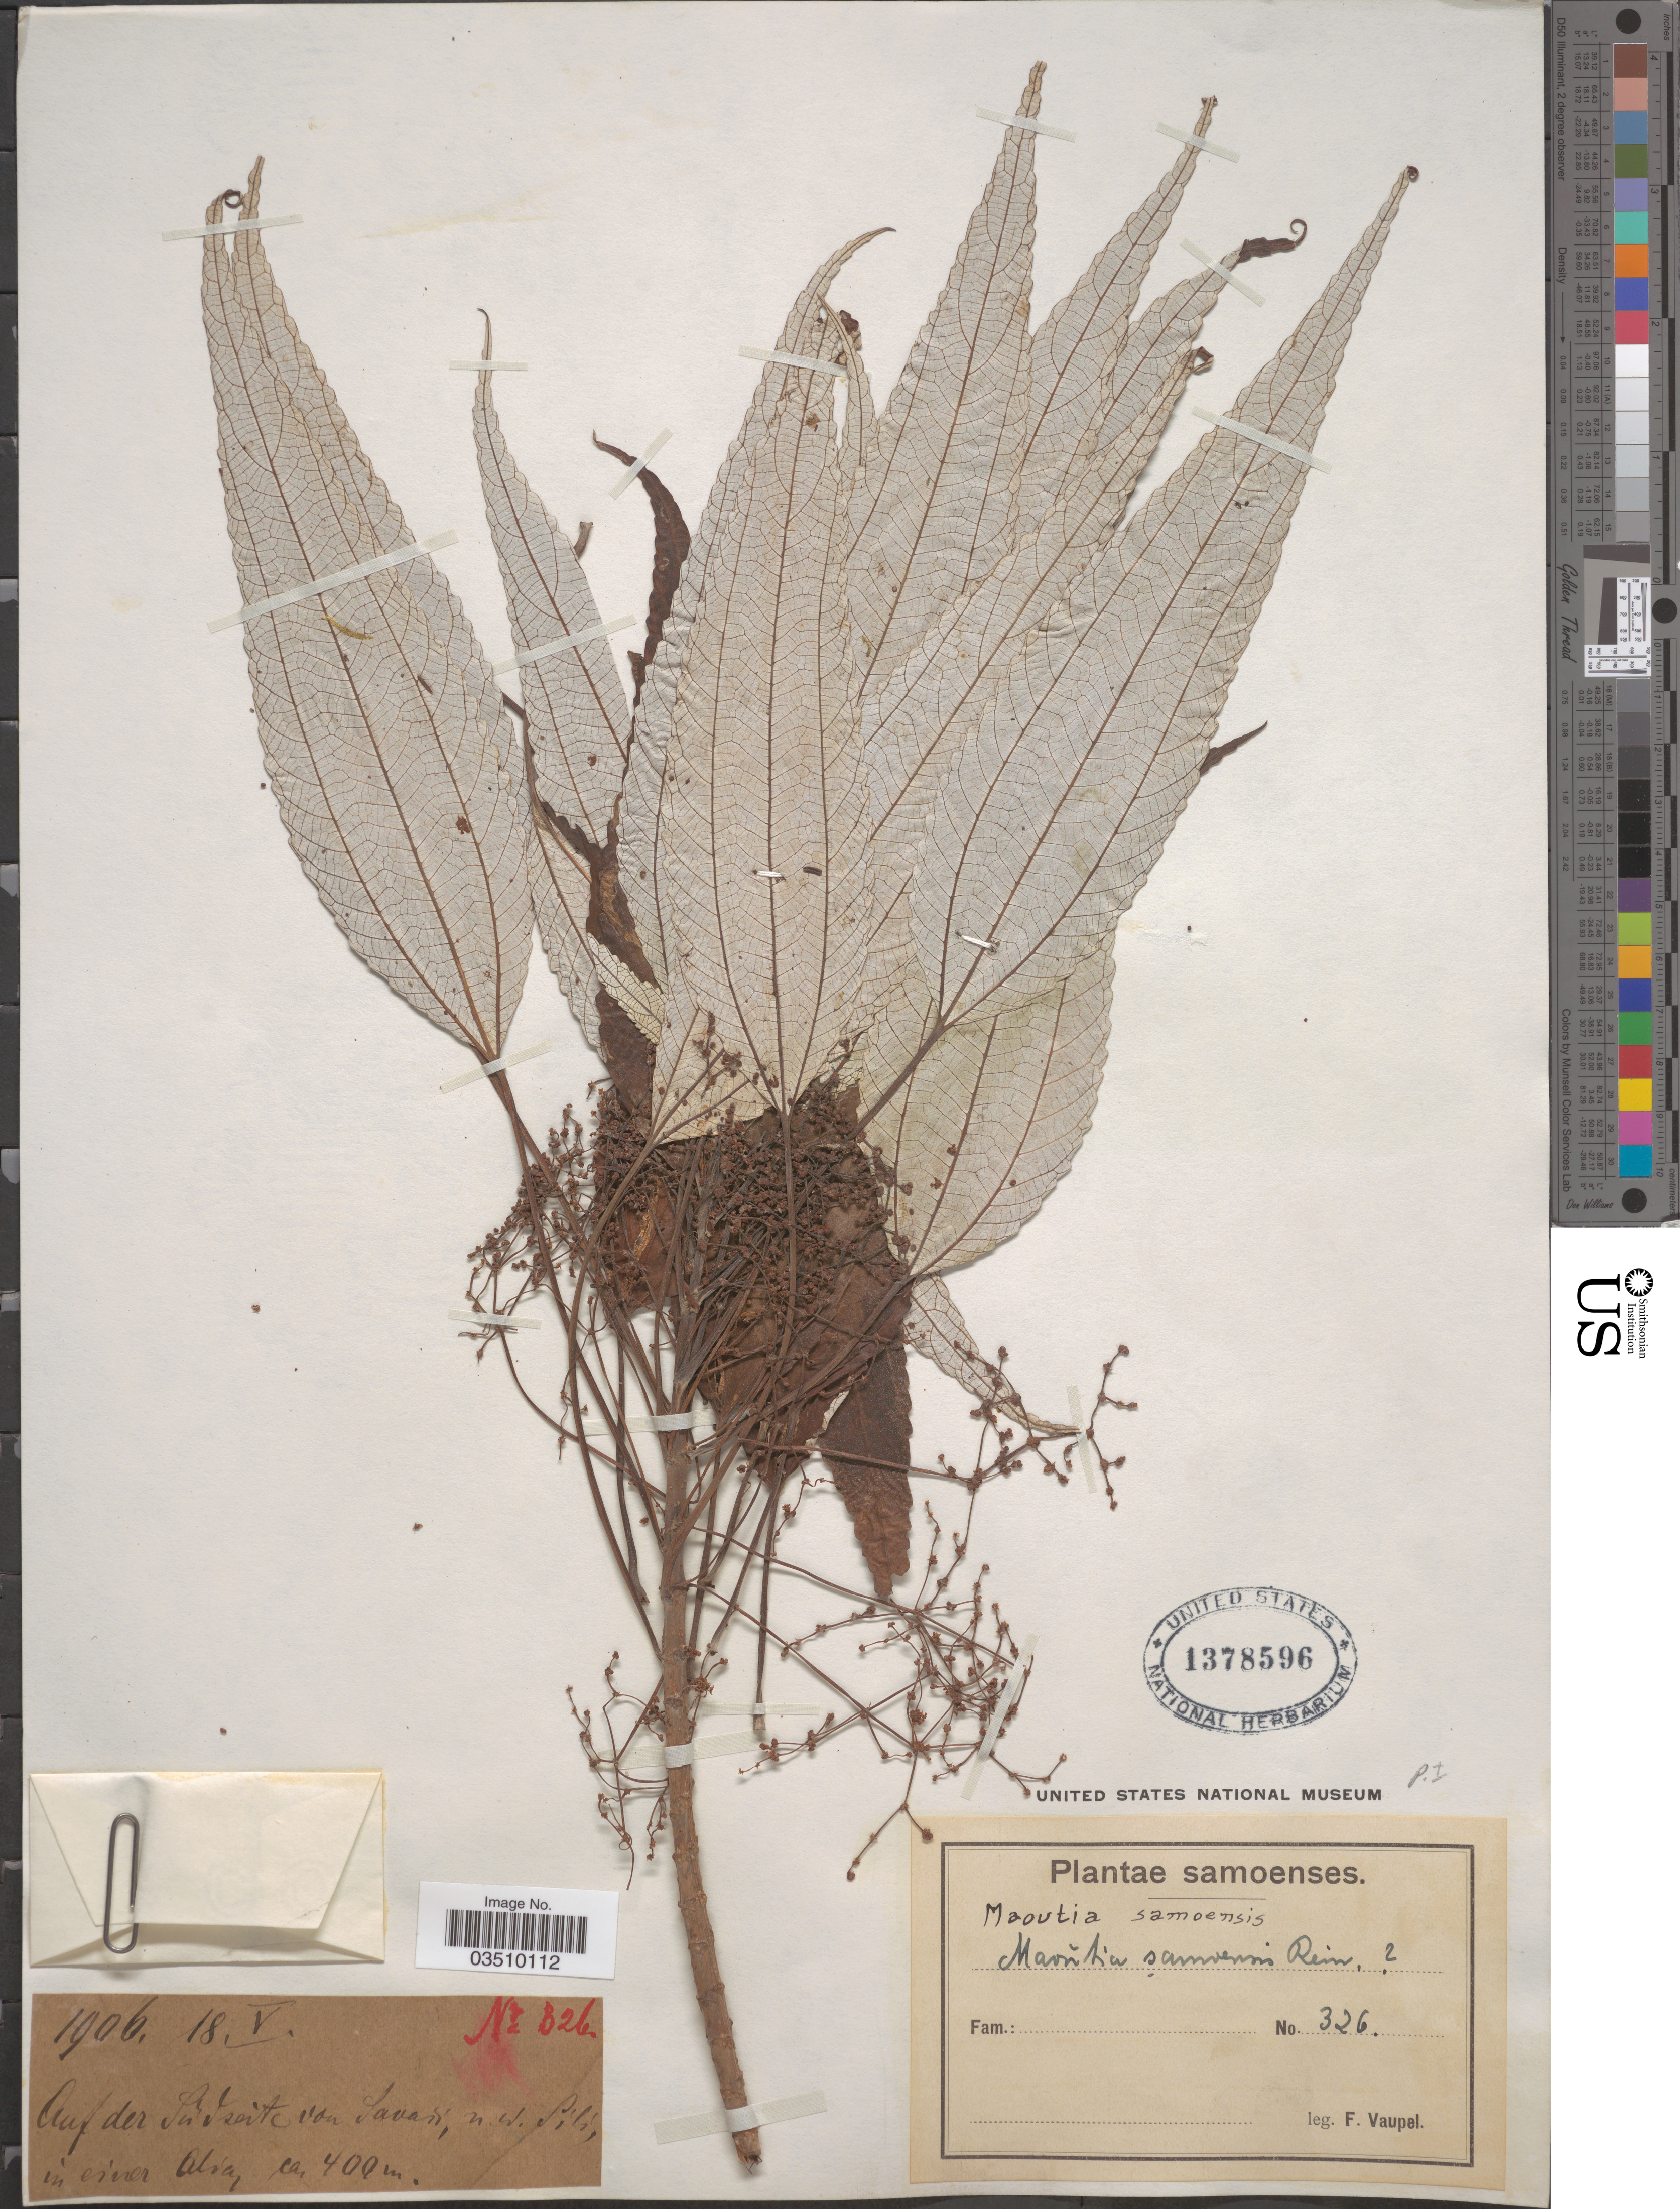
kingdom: Plantae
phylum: Tracheophyta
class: Magnoliopsida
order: Rosales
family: Urticaceae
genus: Maoutia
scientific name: Maoutia samoensis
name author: Reinecke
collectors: F. Vaupel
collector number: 326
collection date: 1906-05-18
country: Samoa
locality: Samoenses. Auf der Südseite von Savaii, n.w. Sili, in ciner Alva. [interpreted]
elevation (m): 400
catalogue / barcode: US 1378596